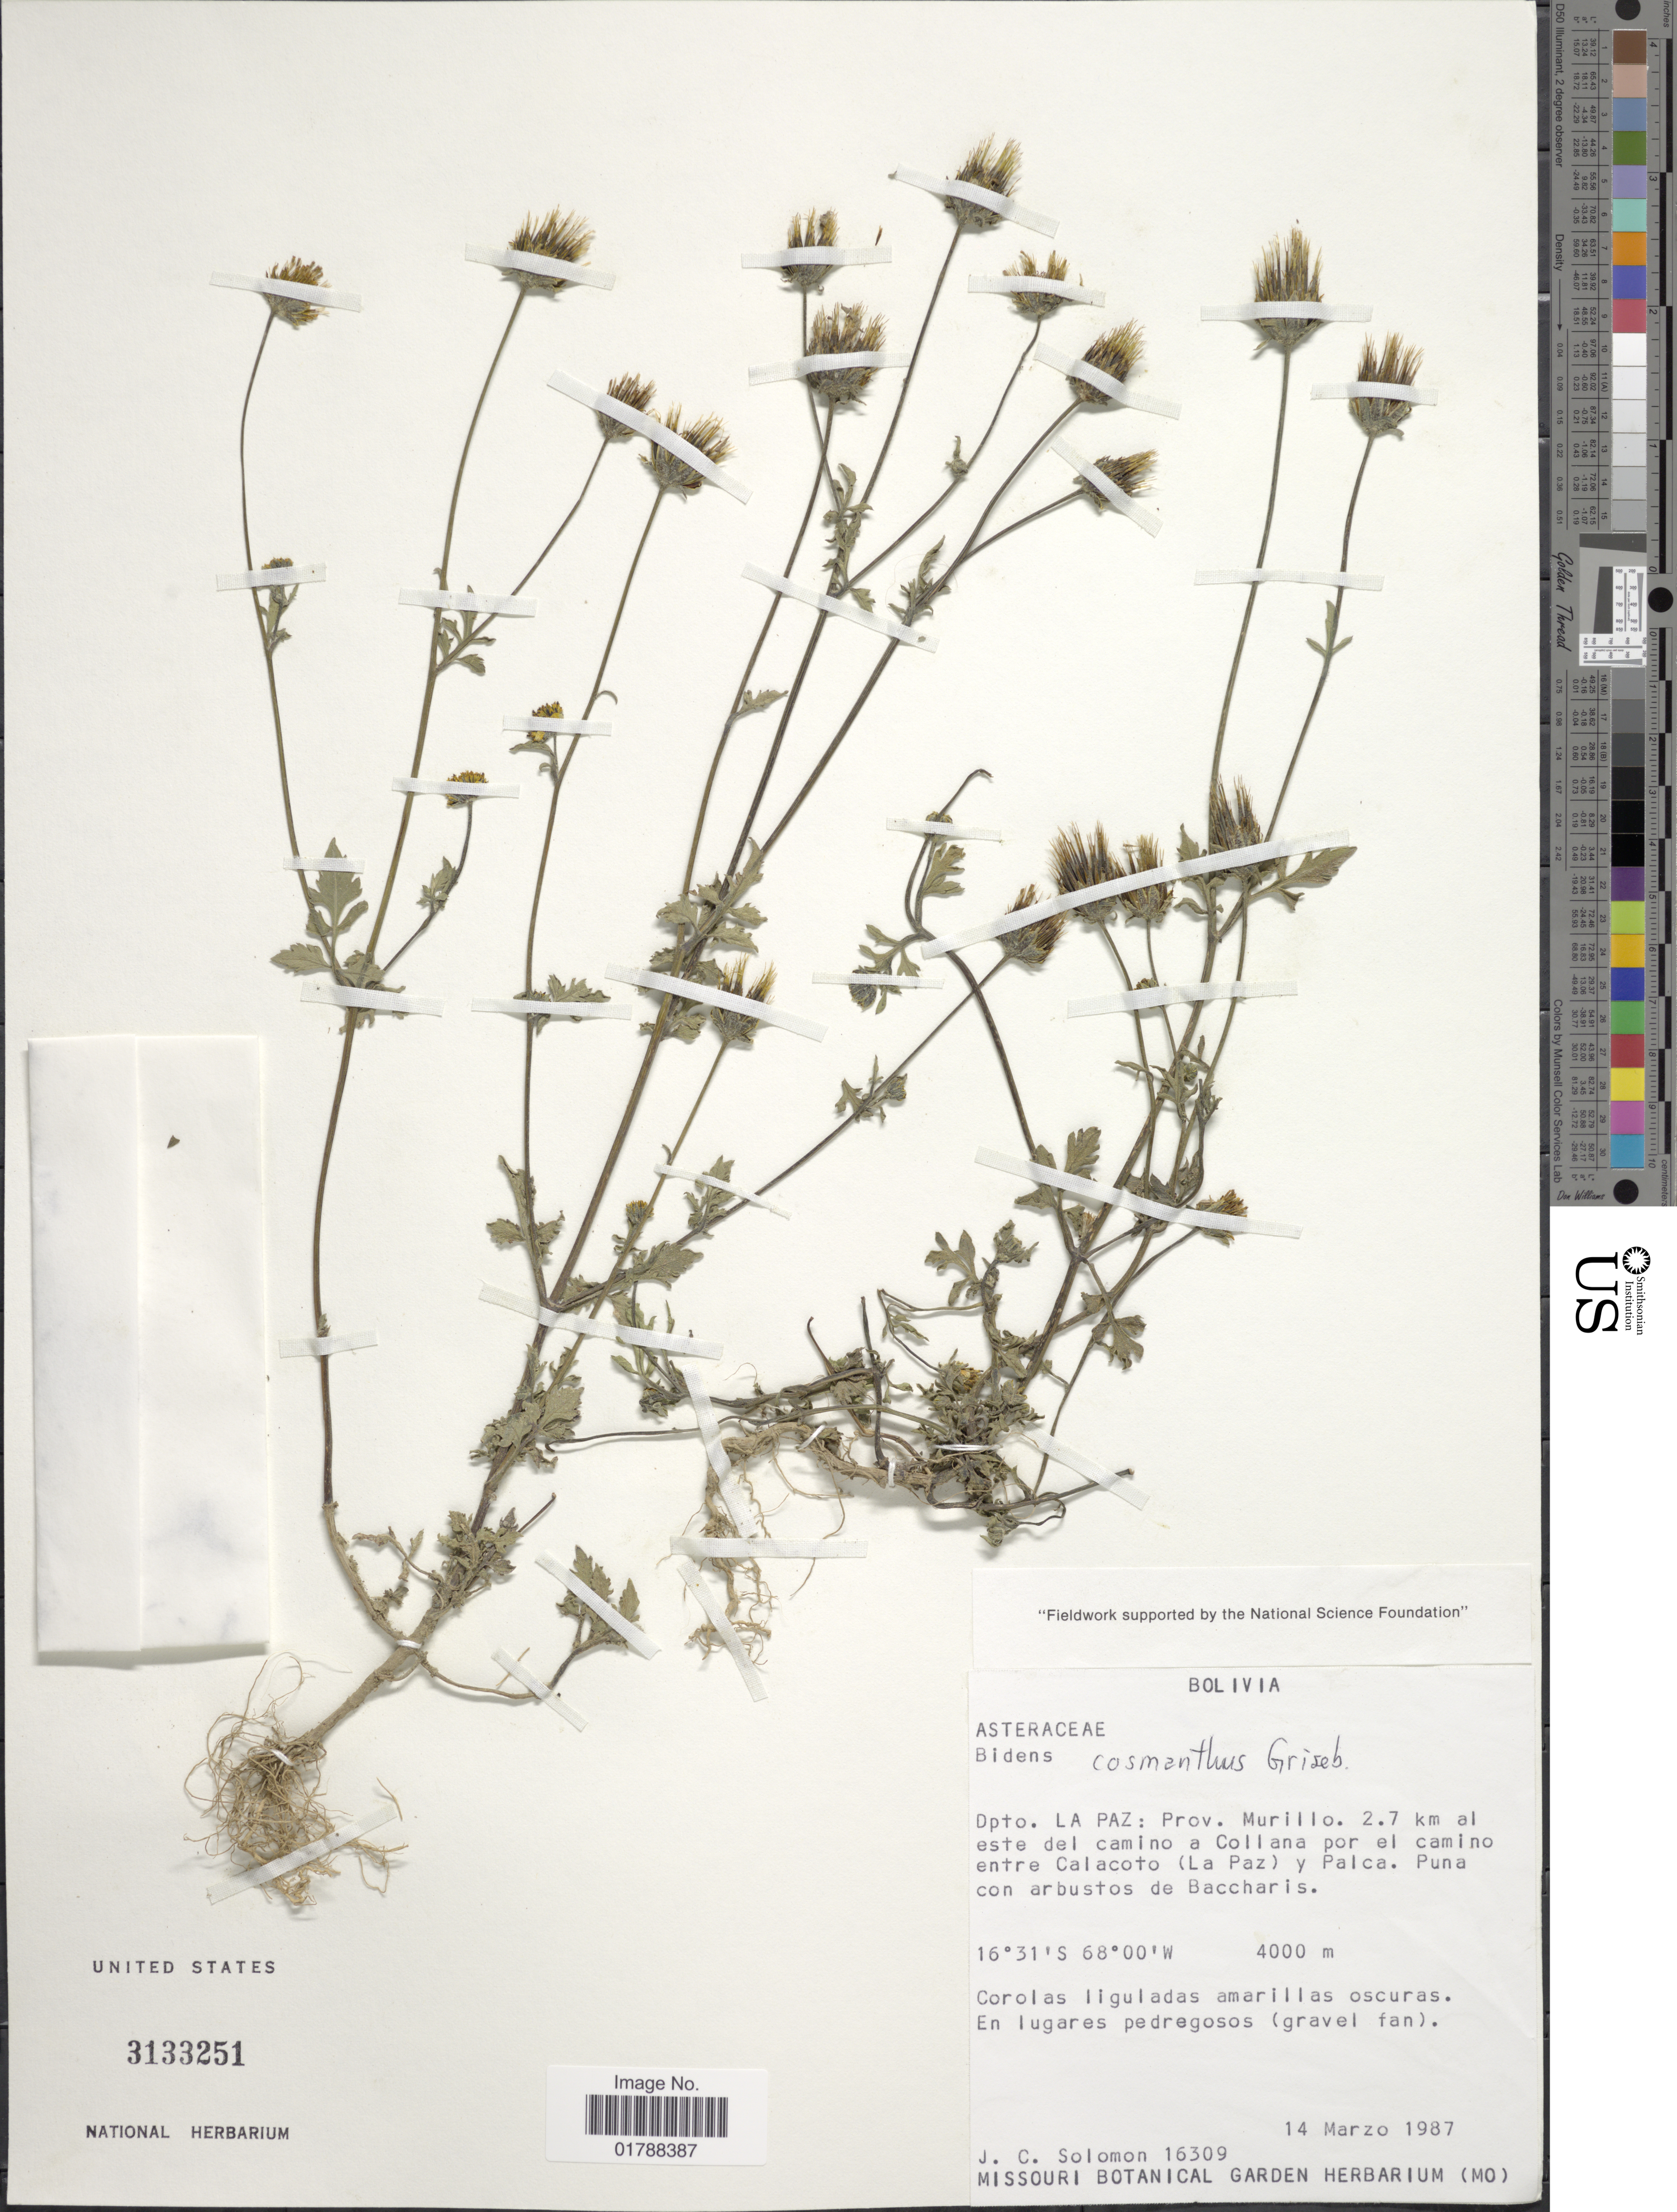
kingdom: Plantae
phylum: Tracheophyta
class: Magnoliopsida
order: Asterales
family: Asteraceae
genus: Bidens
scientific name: Bidens cosmantha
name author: Griseb.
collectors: J. C. Solomon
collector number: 16309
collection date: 1987-03-14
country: Bolivia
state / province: La Paz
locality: Prov. Murillo. 2.7 km al este del camino a Collana por el camino entre Calacoto (La Paz) y Palca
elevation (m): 4000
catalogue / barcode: US 3133251